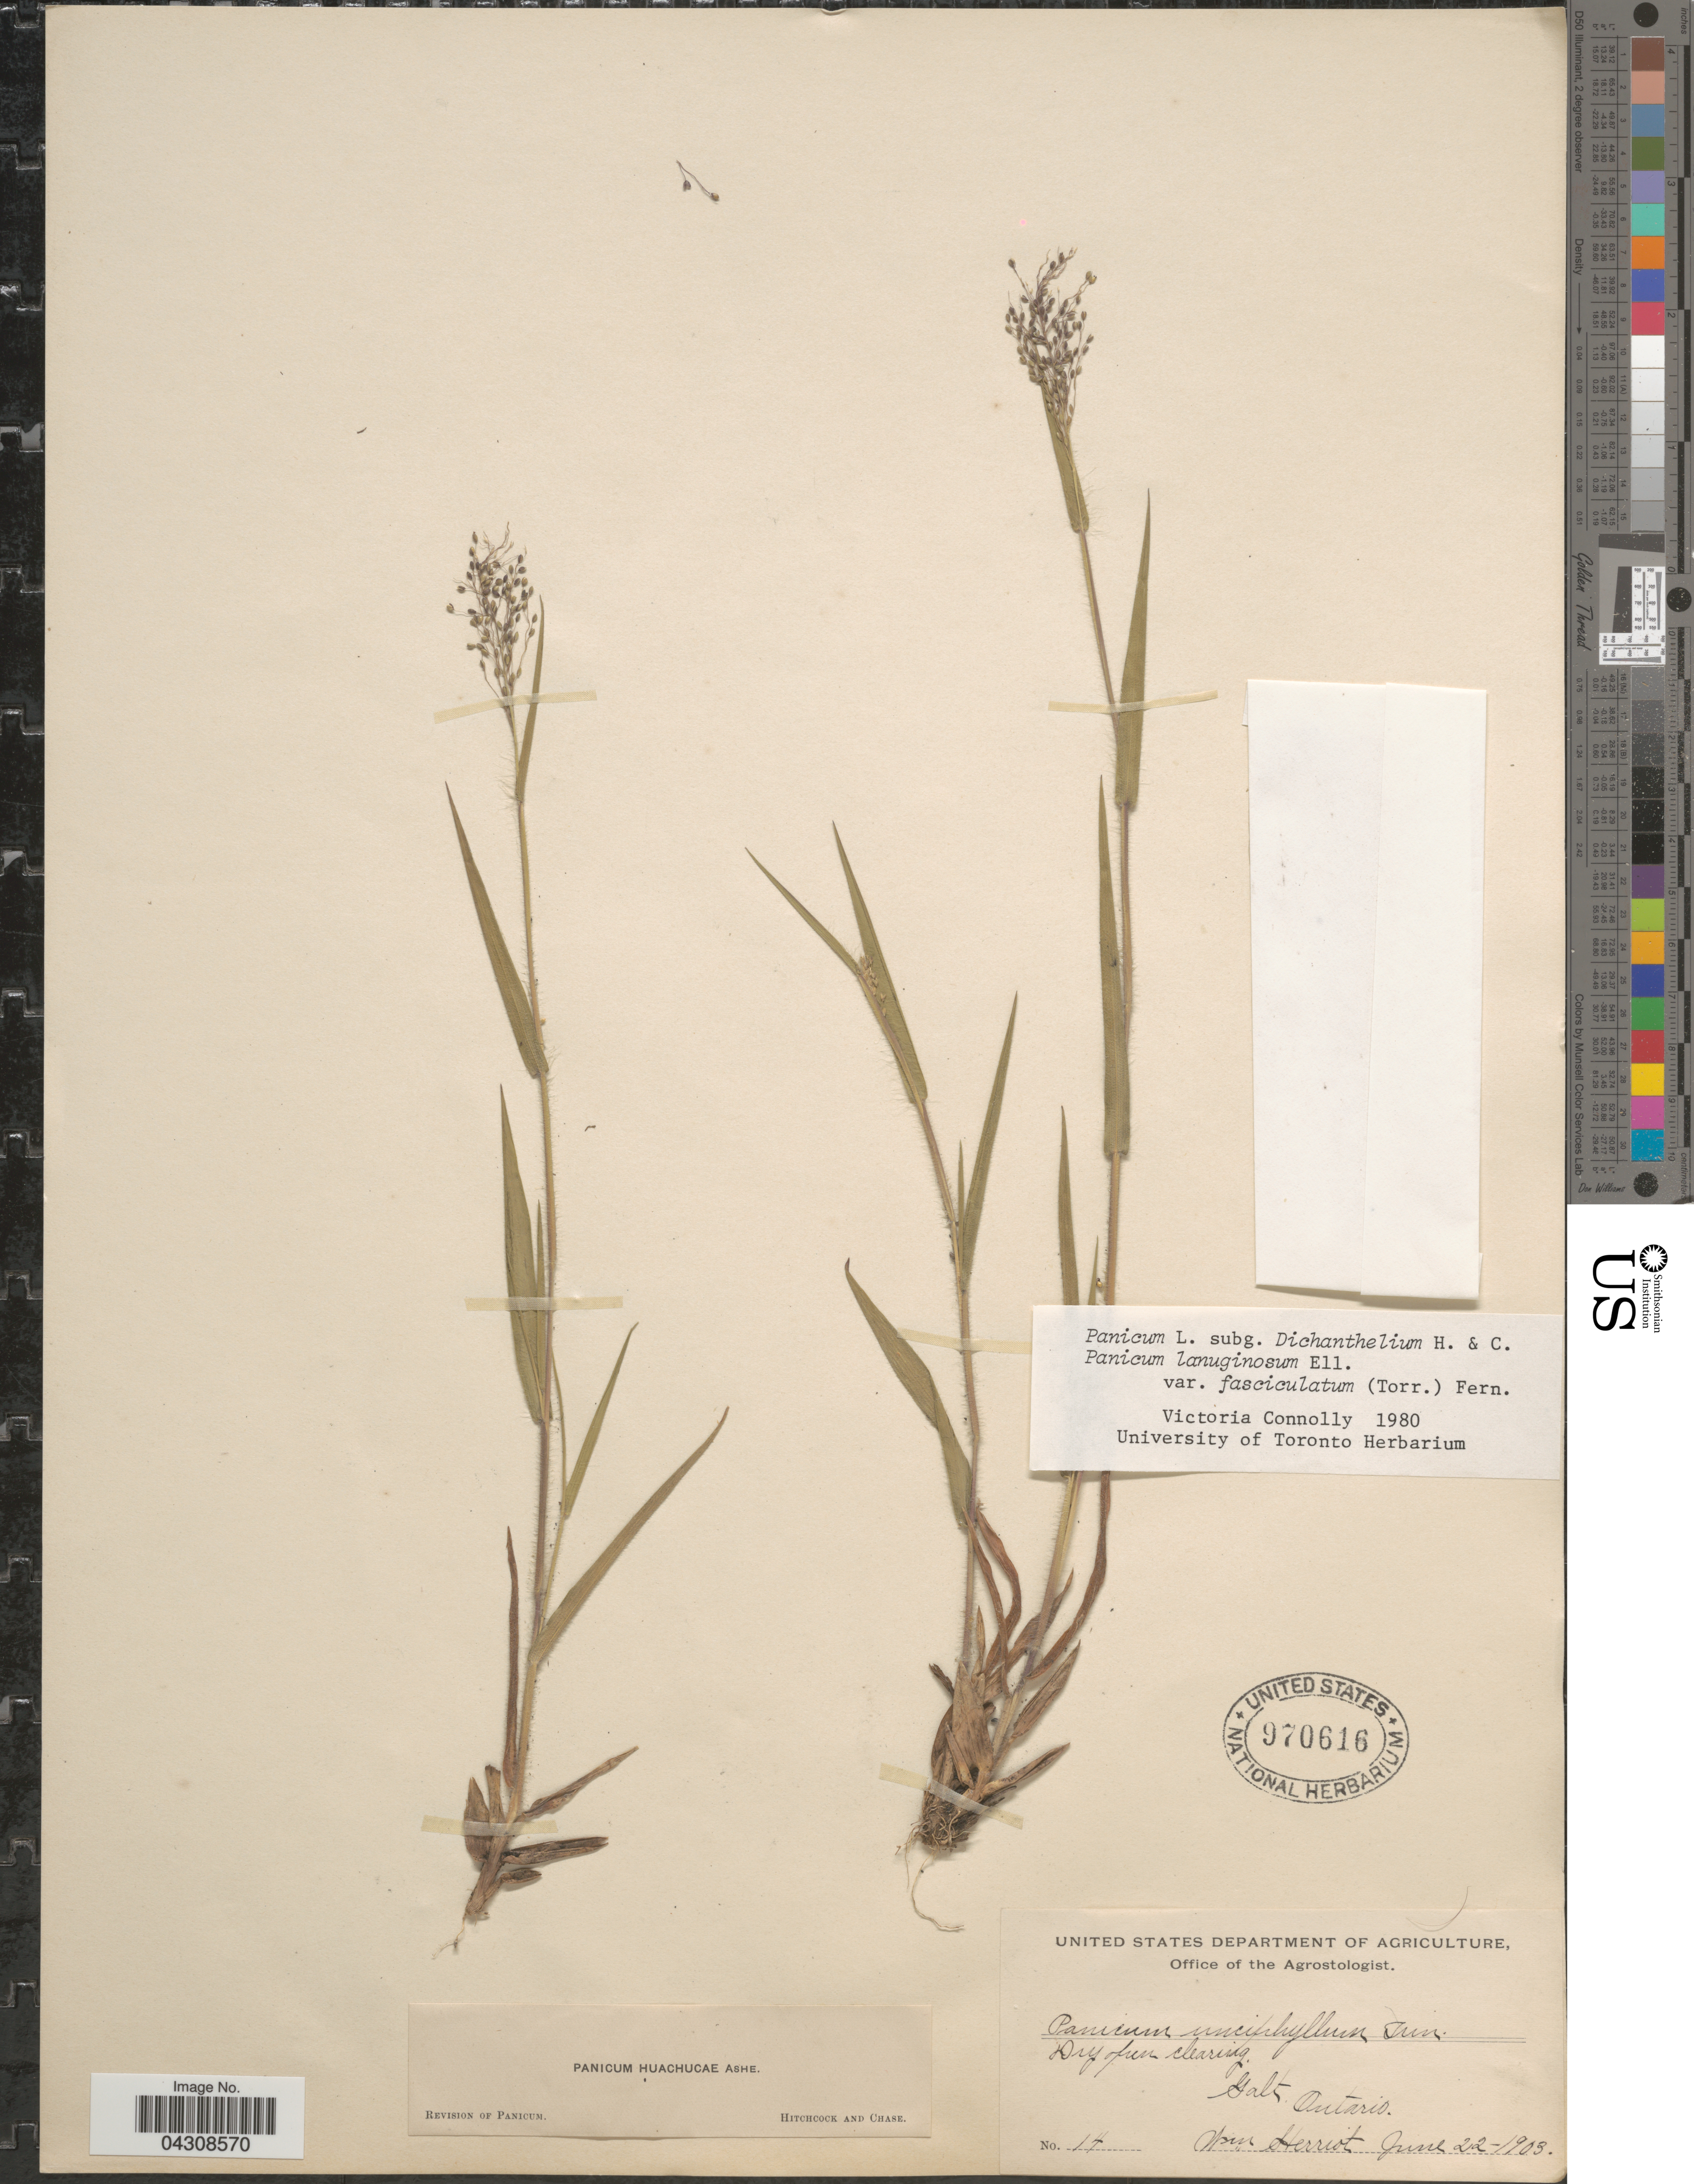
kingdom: Plantae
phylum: Tracheophyta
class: Liliopsida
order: Poales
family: Poaceae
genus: Dichanthelium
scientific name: Dichanthelium acuminatum var. acuminatum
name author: (Sw.) Gould & C.A. Clark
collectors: W. Herriot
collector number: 14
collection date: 1903-06-22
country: Canada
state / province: Ontario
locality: Galt.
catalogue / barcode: US 970616